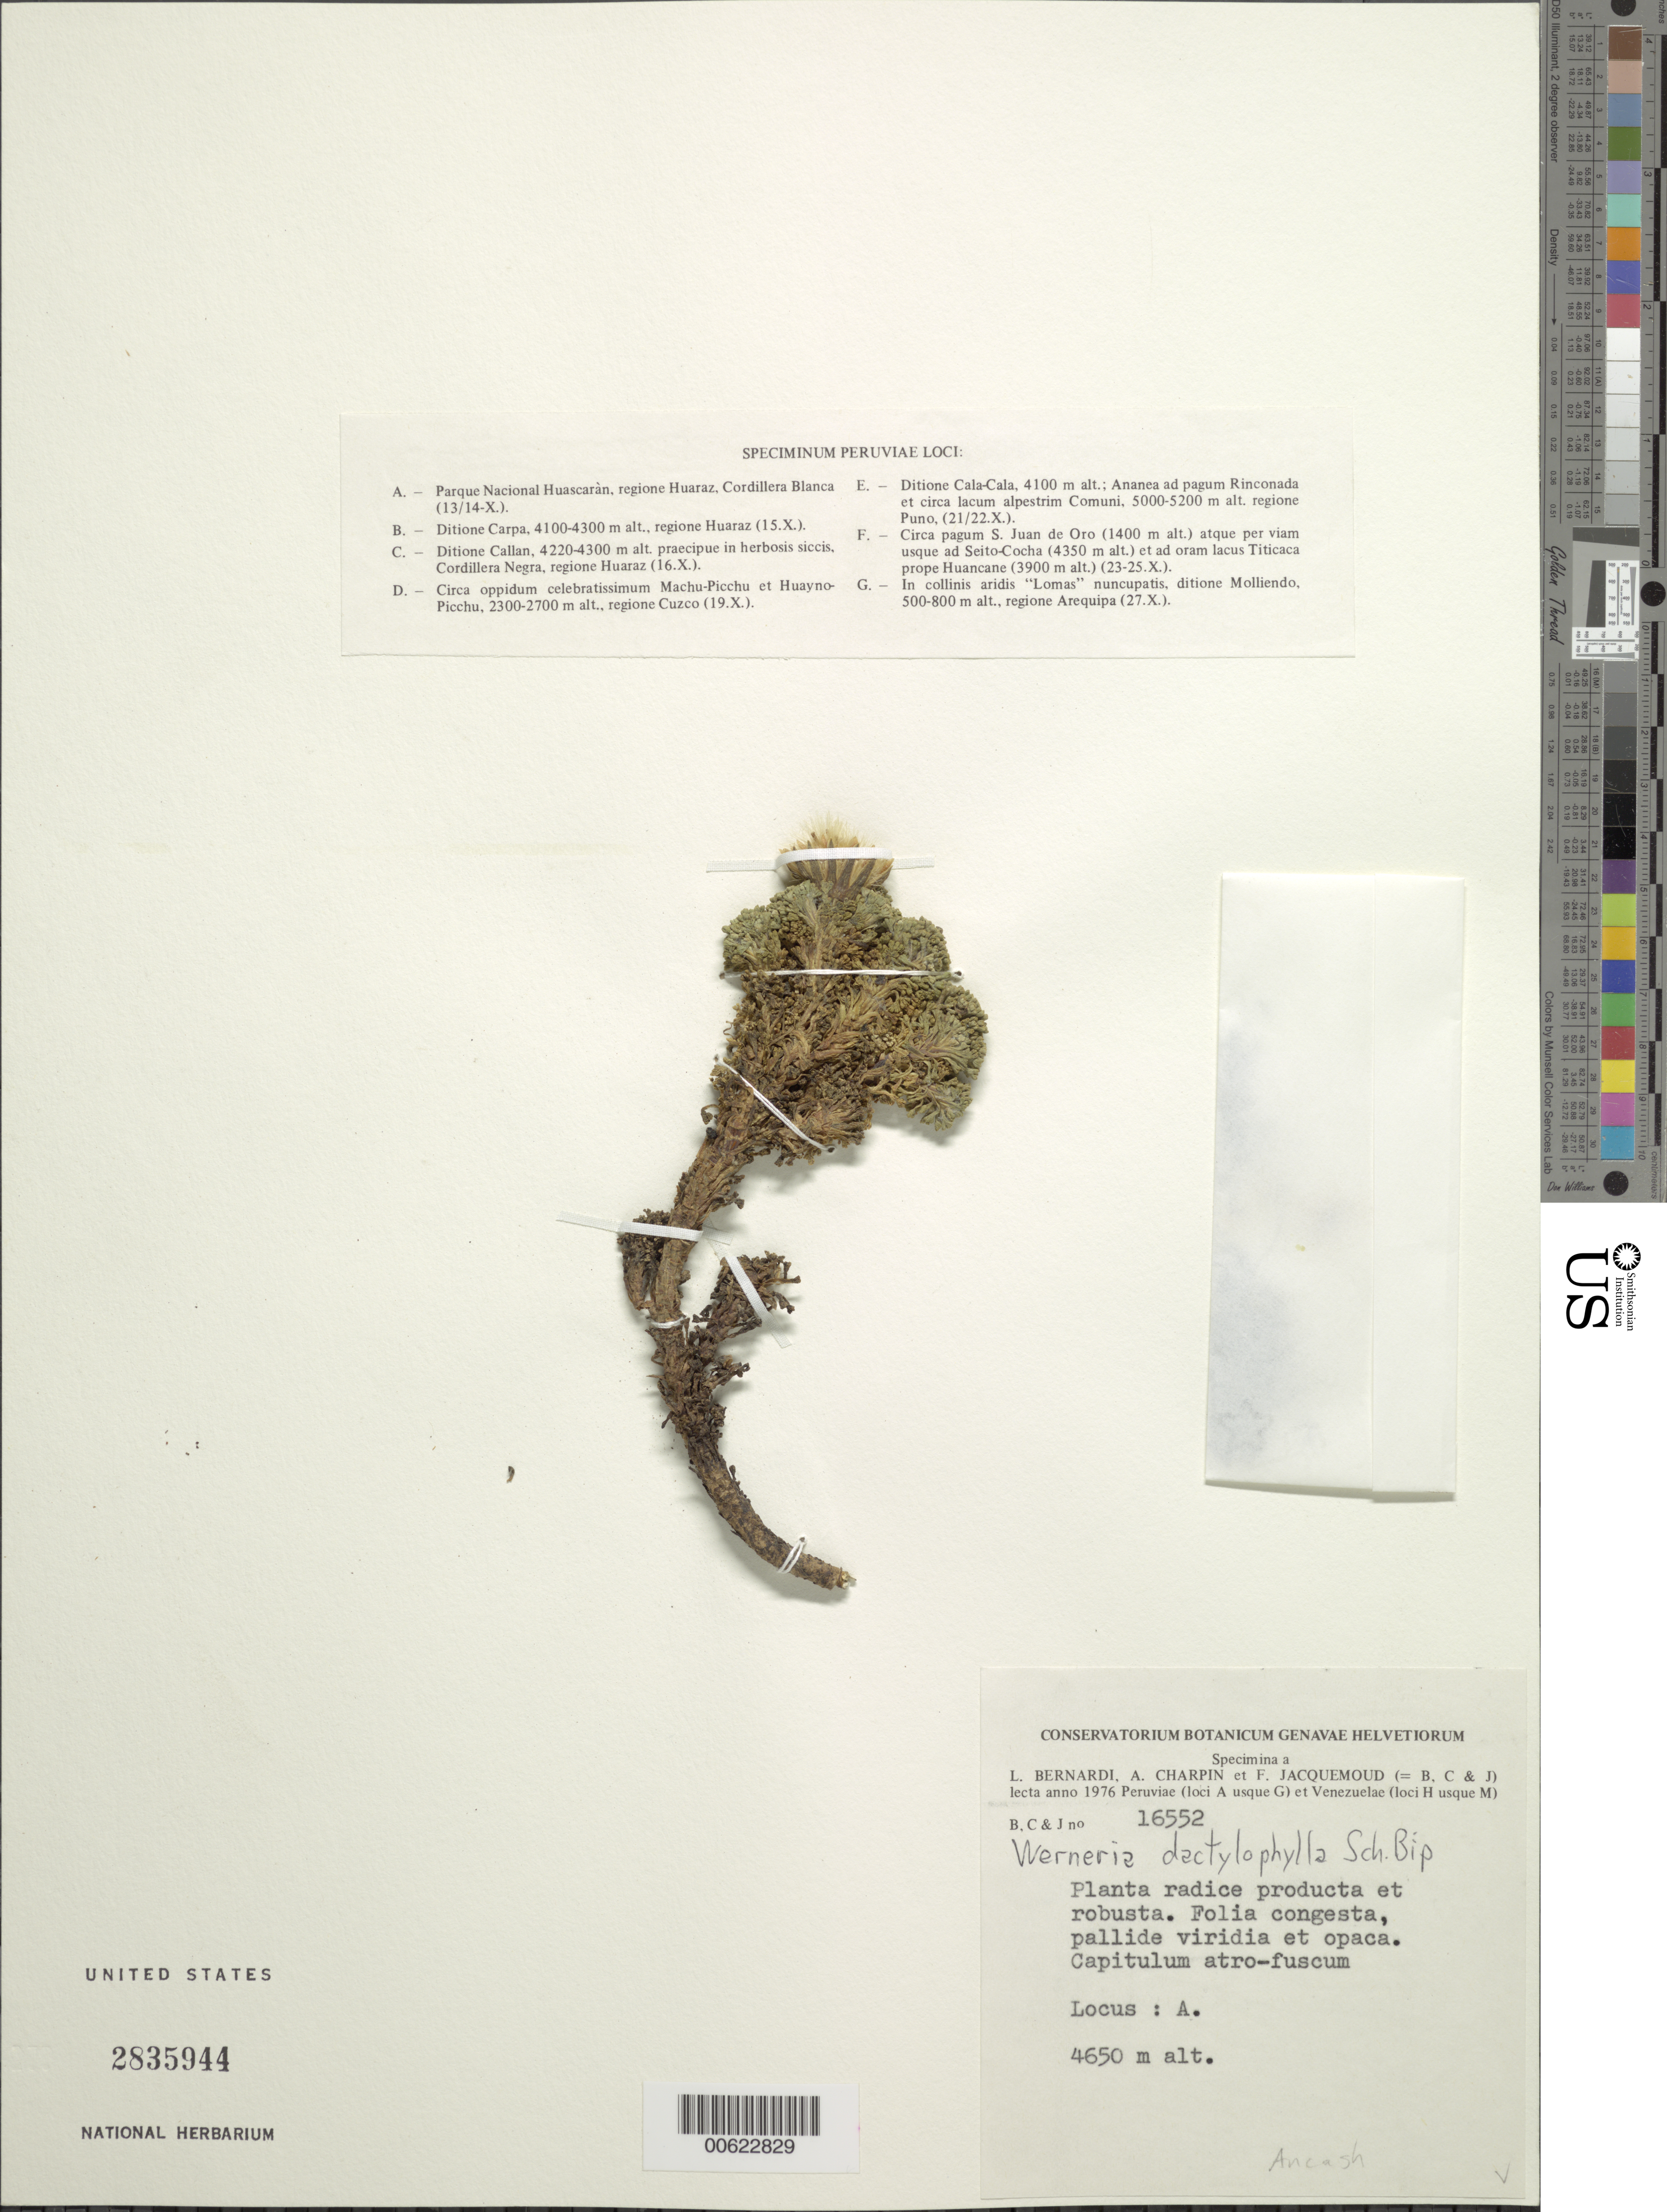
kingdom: Plantae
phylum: Tracheophyta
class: Magnoliopsida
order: Asterales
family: Asteraceae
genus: Xenophyllum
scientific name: Xenophyllum dactylophyllum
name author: (Sch. Bip.) V.A. Funk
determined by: Funk, Vicki A., (BOT), Smithsonian Institution - National Museum of Natural History (UNITED STATES)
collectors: L. Bernardi, A. Charpin & F. Jacquemoud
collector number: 16552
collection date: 1976-10-13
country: Peru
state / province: Ancash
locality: Parque Nacional Huascarán, regione Huaraz, Cordillera Blanca.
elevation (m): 4650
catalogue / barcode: US 2835944